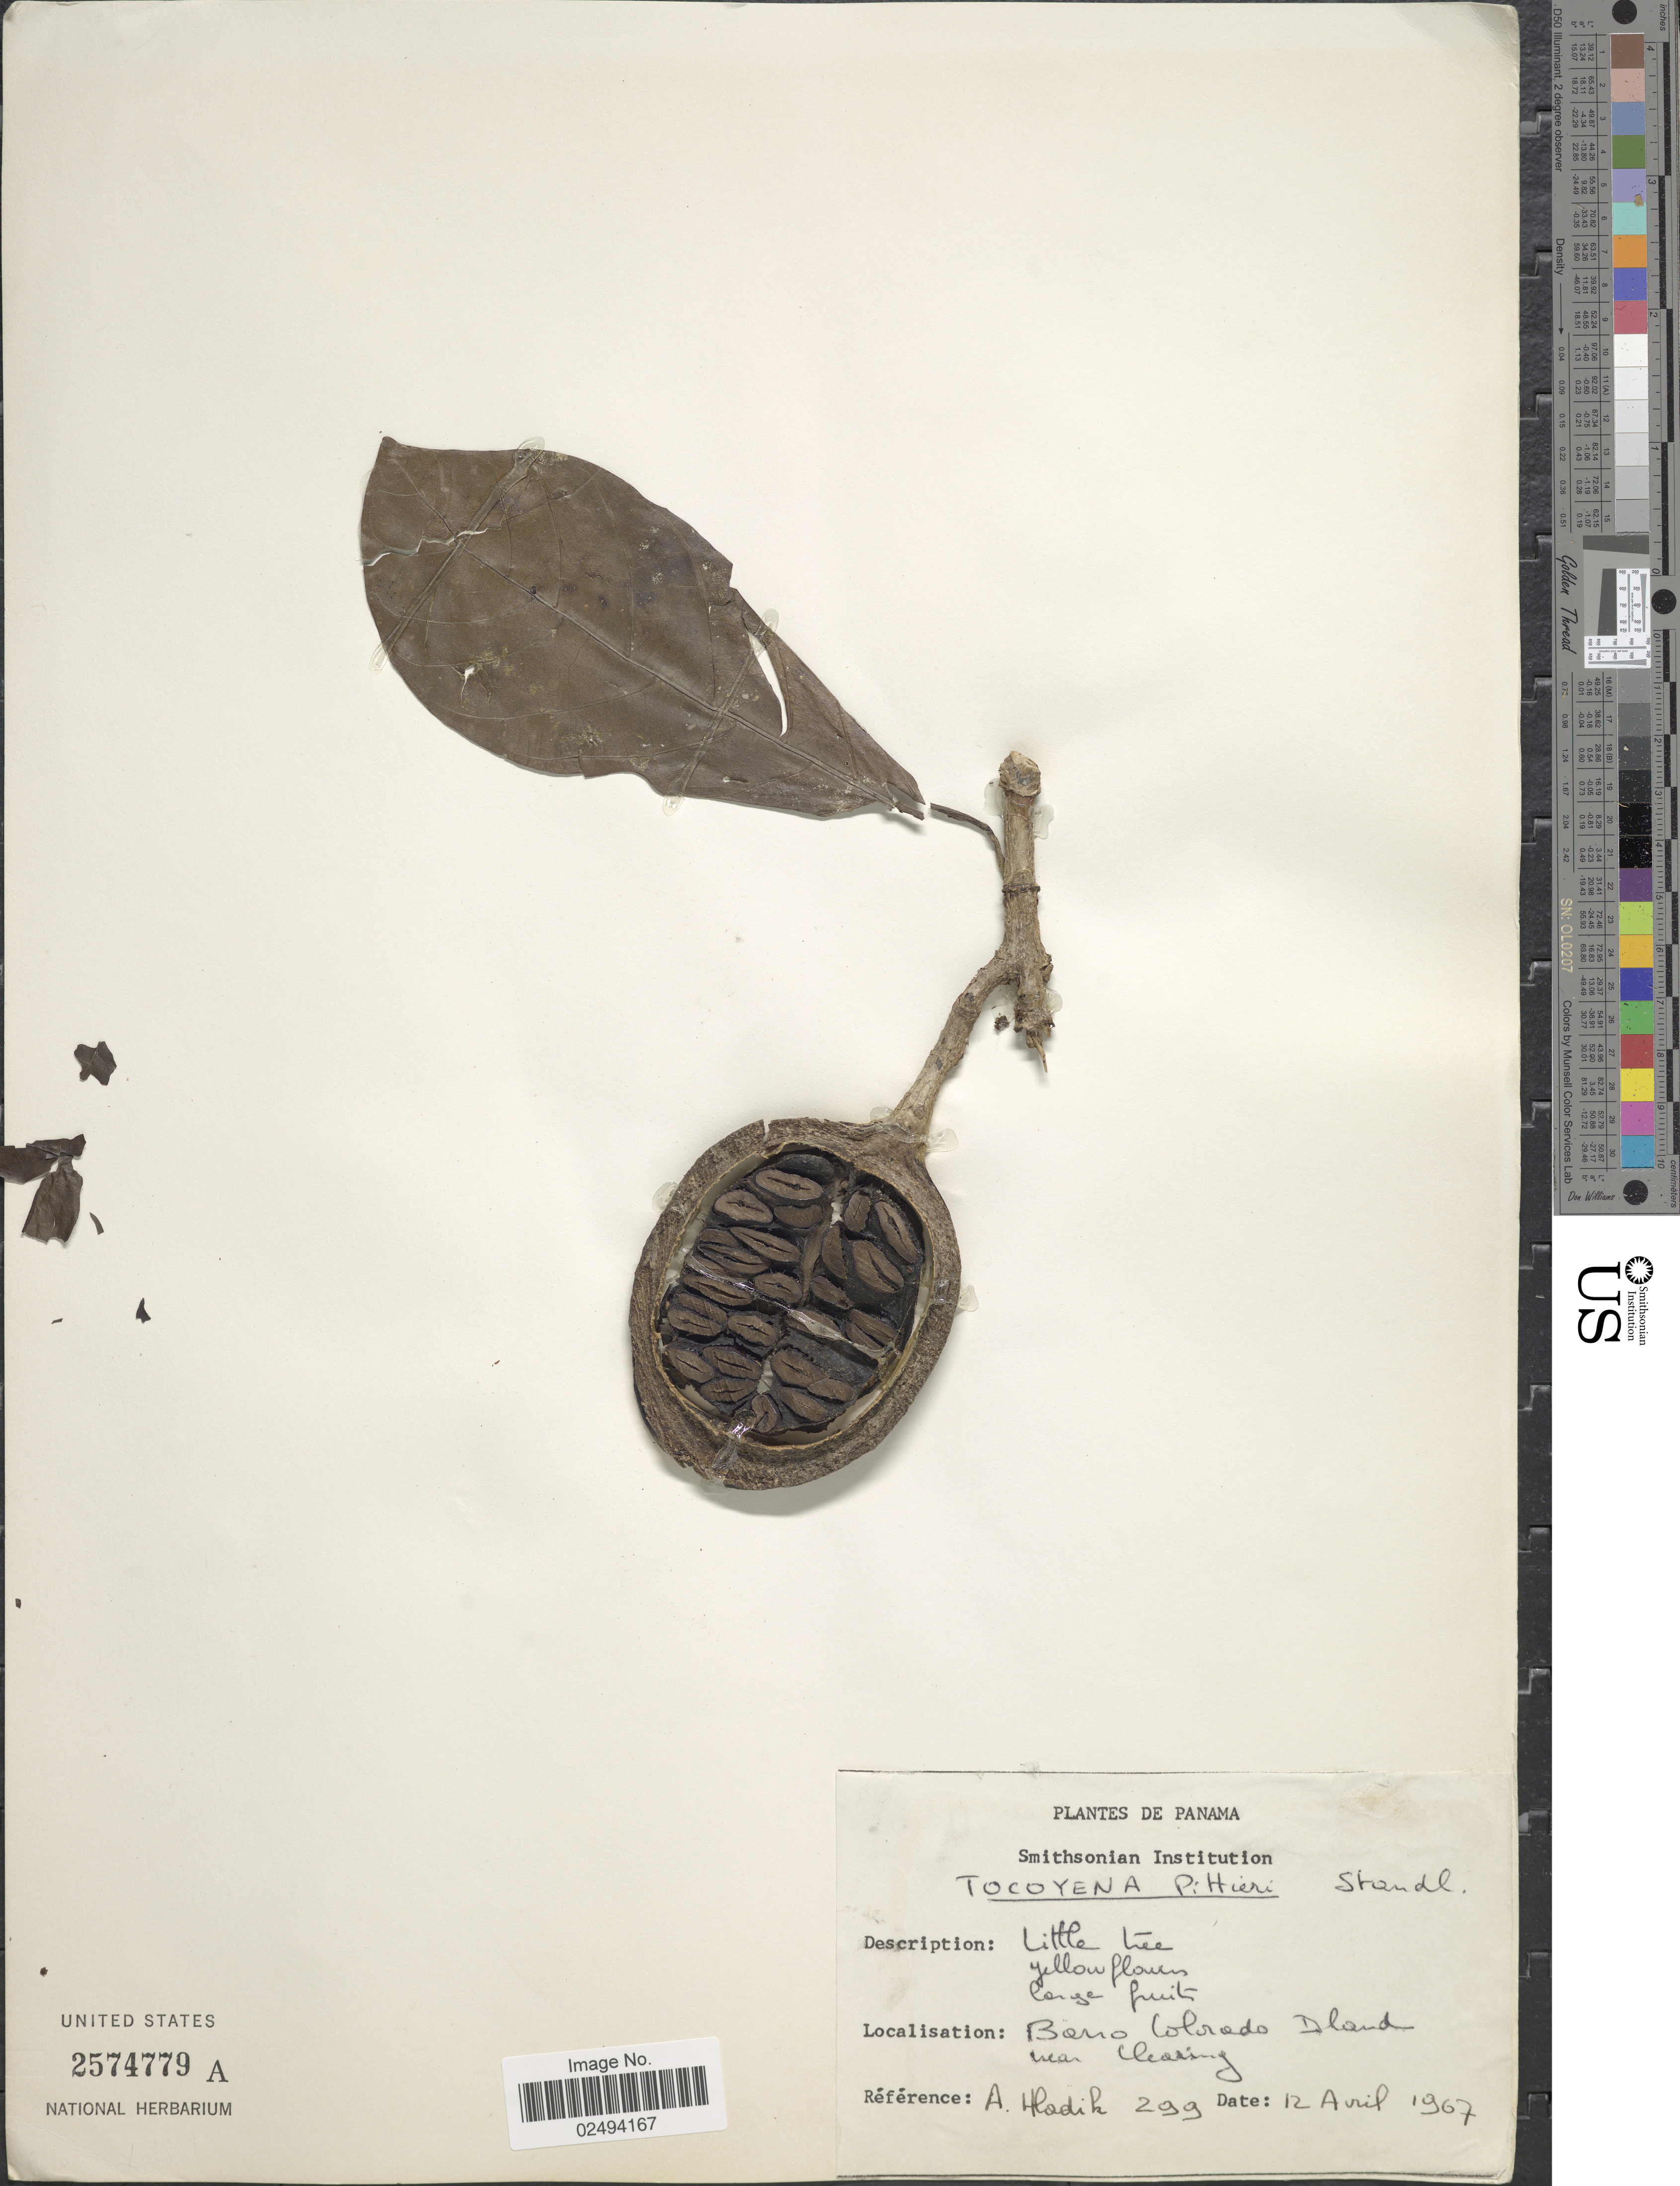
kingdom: Plantae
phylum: Tracheophyta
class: Magnoliopsida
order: Gentianales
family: Rubiaceae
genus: Tocoyena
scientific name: Tocoyena pittieri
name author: (Standl.) Standl.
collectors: A. Hladik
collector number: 299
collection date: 1967-04-12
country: Panama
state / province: Panamá Oeste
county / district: Canal Zone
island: Barro Colorado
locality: Barro Colorado Island near clearing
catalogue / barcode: US 2574779A